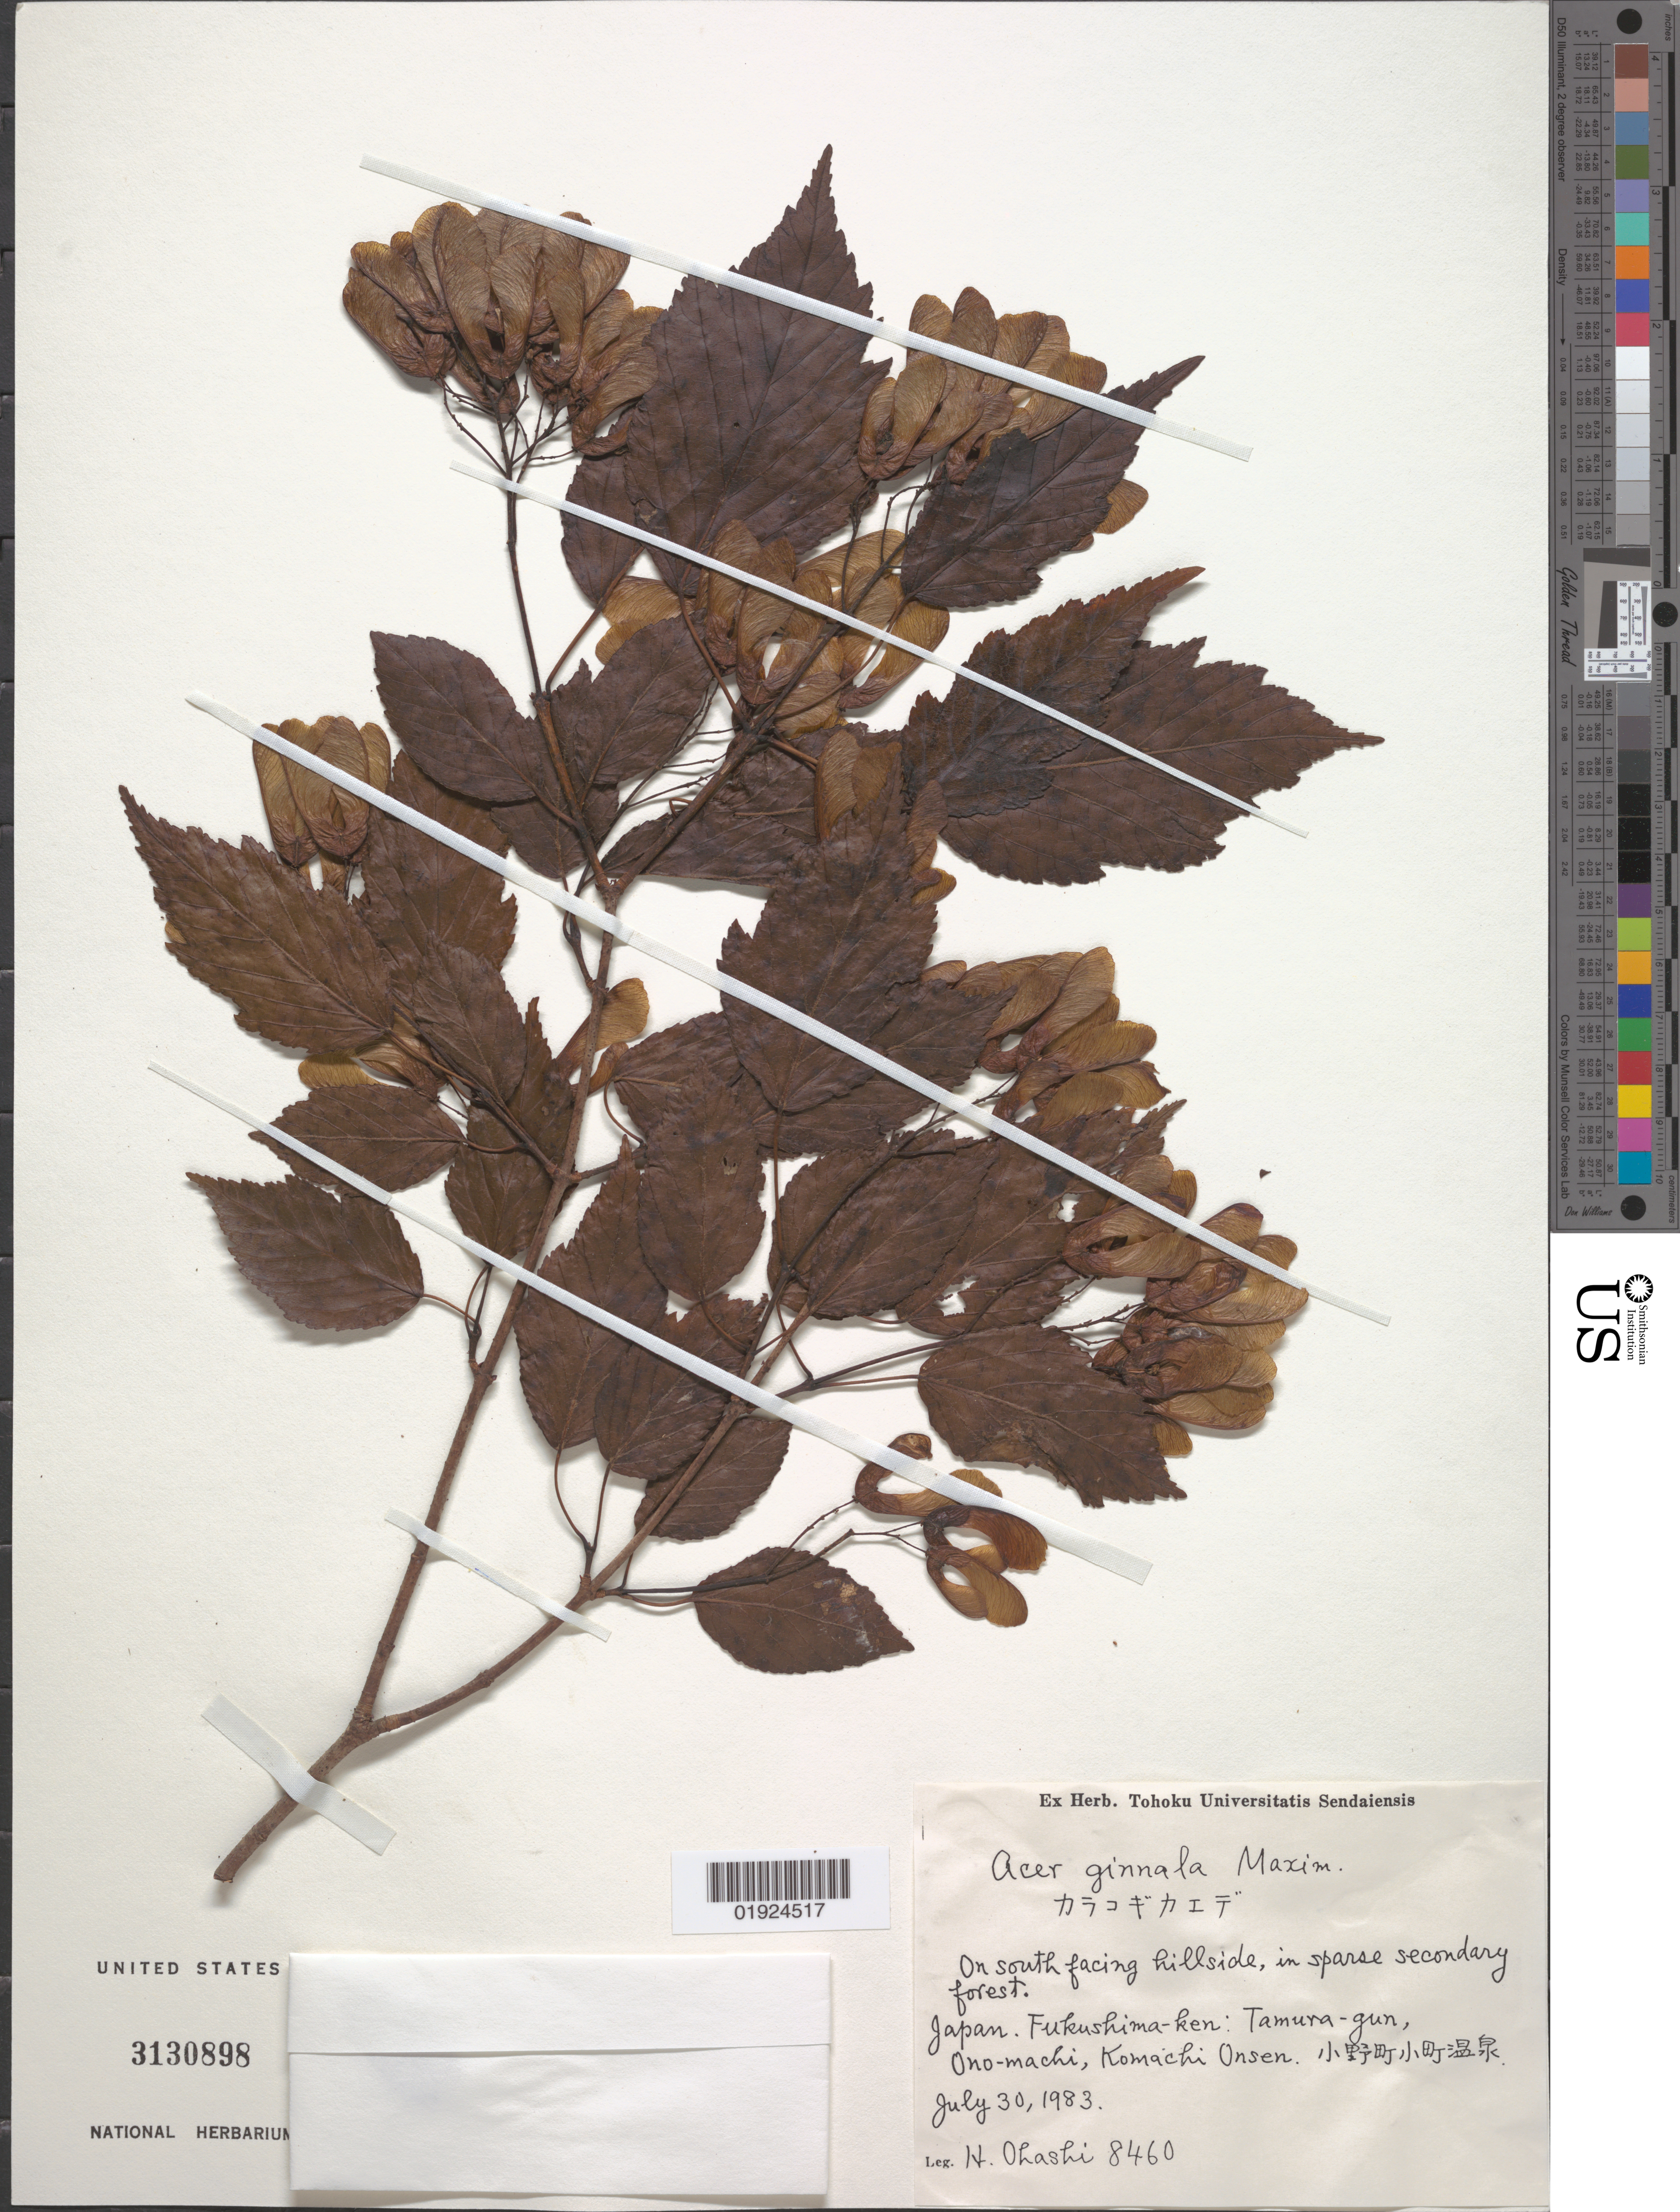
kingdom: Plantae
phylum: Tracheophyta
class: Magnoliopsida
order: Sapindales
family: Sapindaceae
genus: Acer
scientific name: Acer ginnala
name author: Maxim.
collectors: H. Ohashi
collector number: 8460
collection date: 1983-07-30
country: Japan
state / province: Hukusima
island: Honshu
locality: Fukushima-ken: Tamura-gun, Ono-machi, Komachi Onsen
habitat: On south-facing hillside, in sparse secondary forest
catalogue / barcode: US 3130898